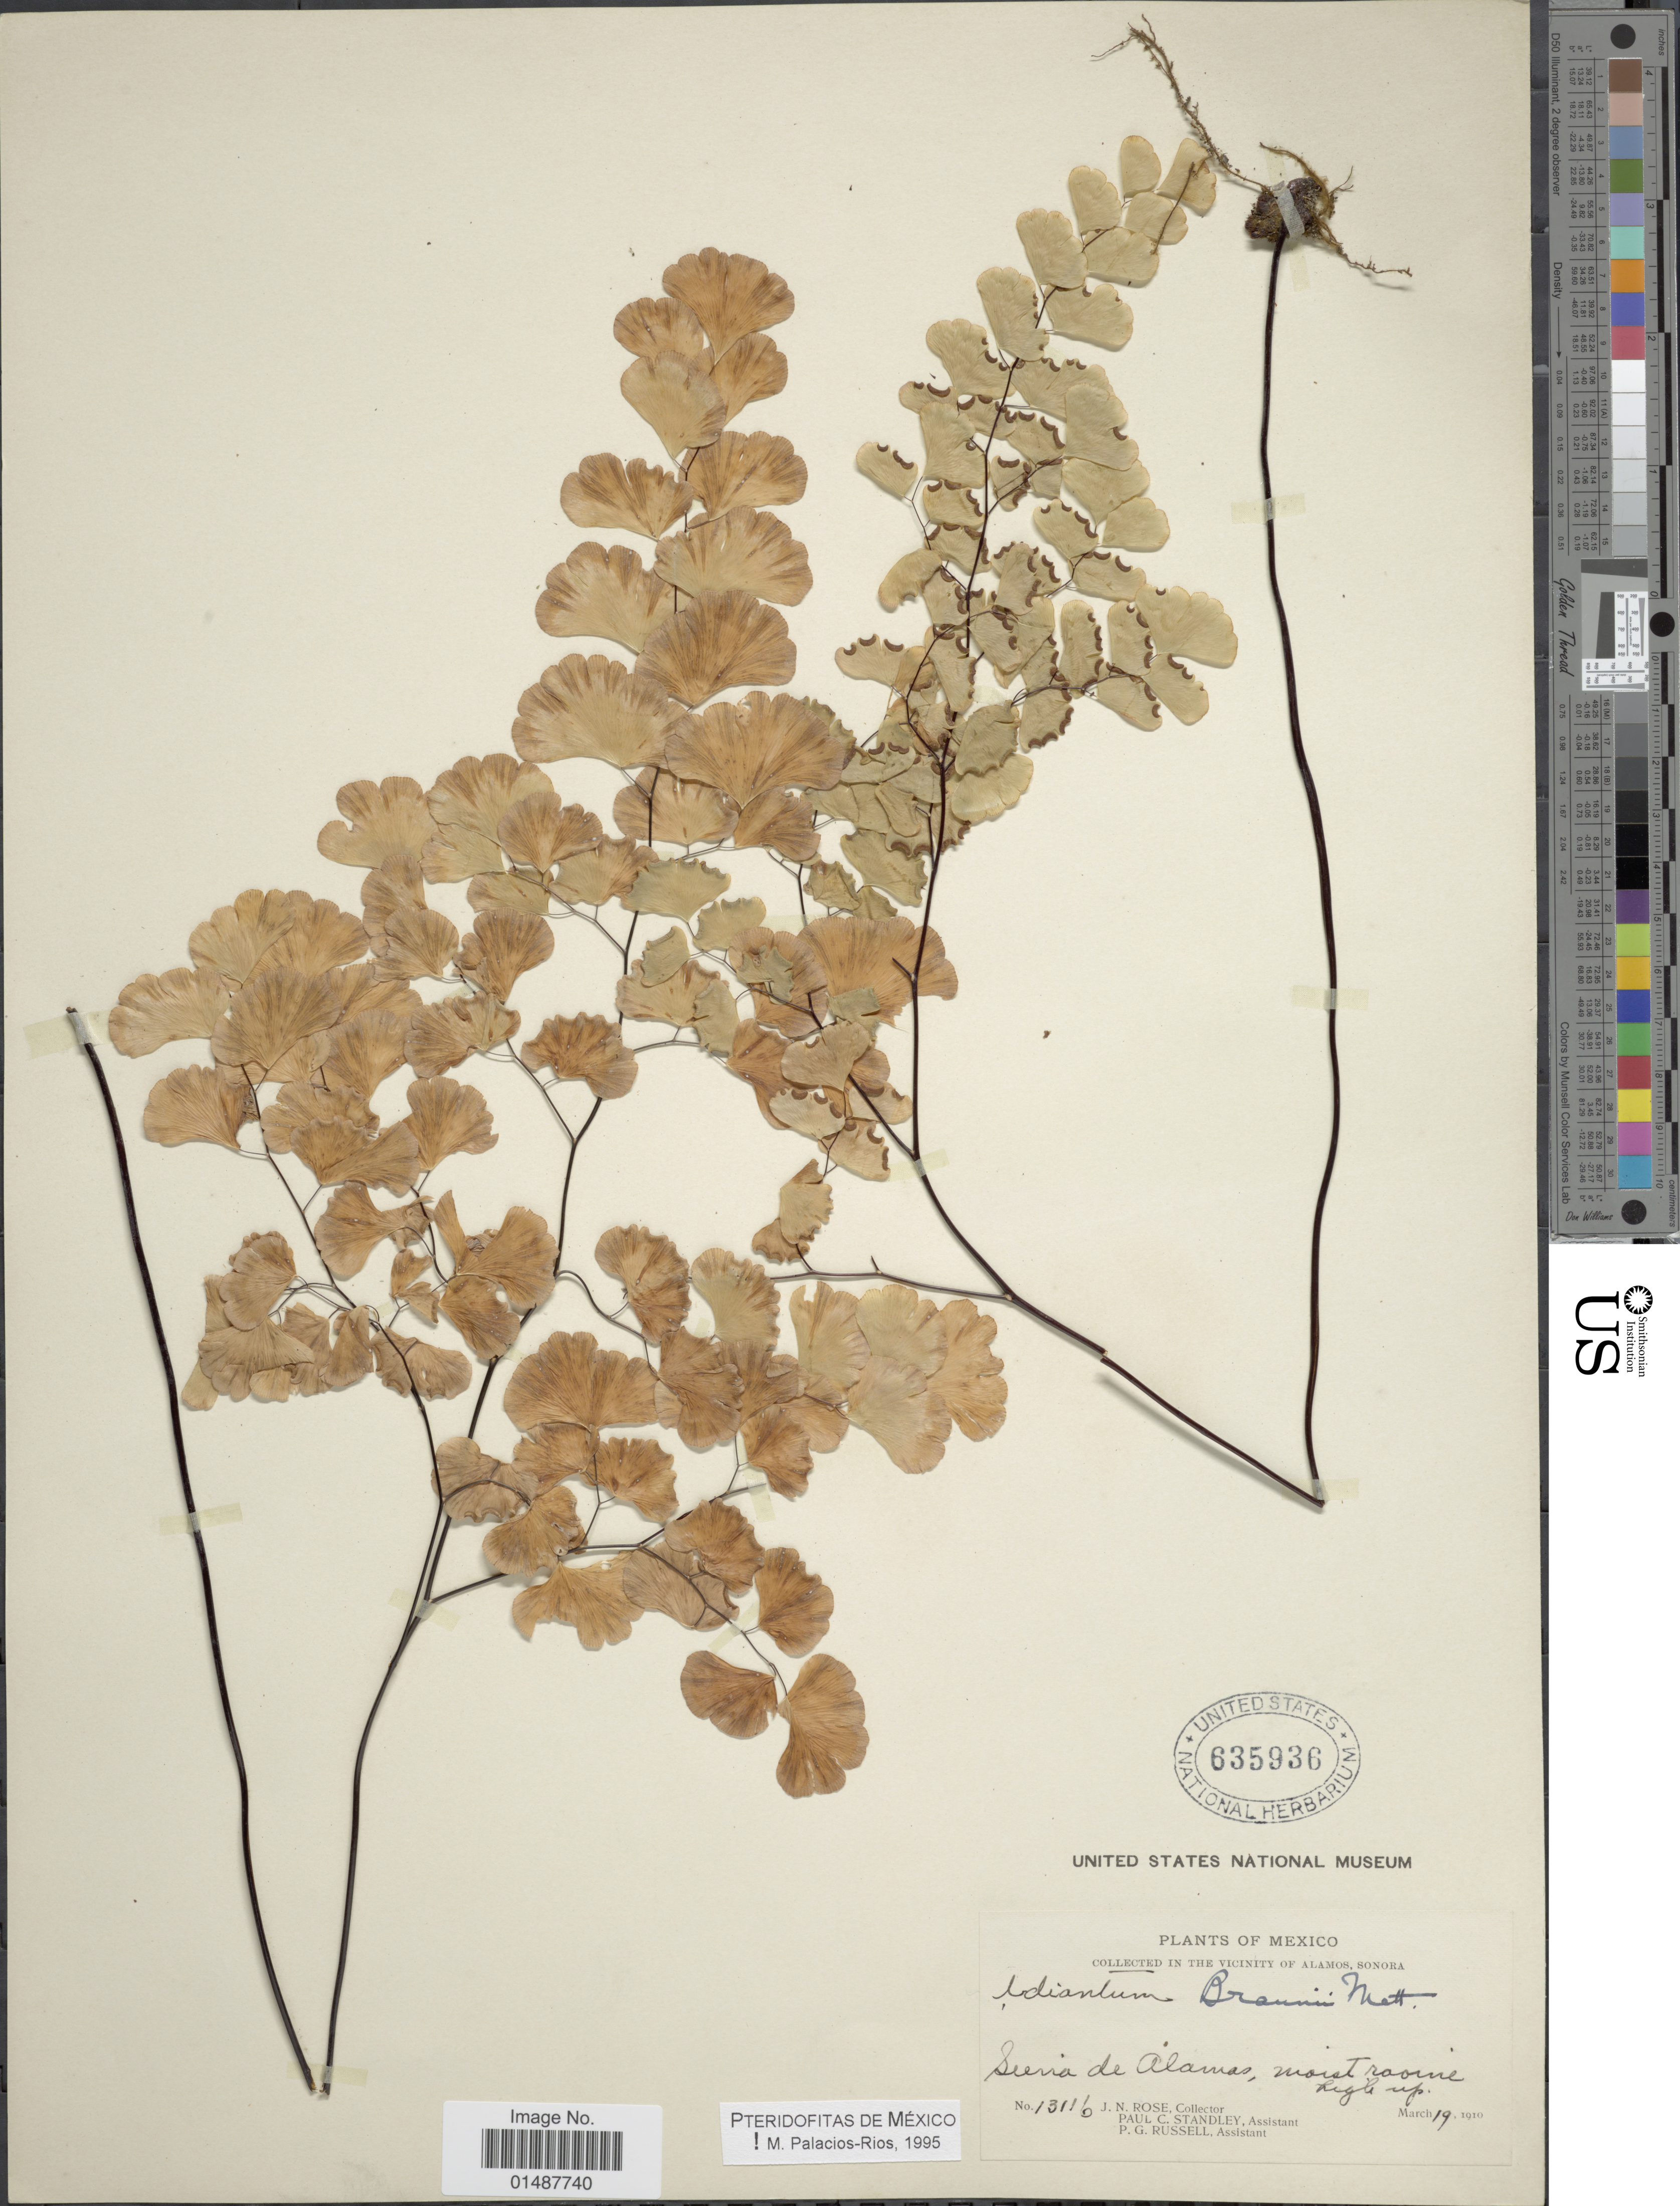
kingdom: Plantae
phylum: Tracheophyta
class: Polypodiopsida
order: Polypodiales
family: Pteridaceae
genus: Adiantum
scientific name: Adiantum braunii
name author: Mett. ex Kuhn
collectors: J. N. Rose, P. C. Standley & P. G. Russell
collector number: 13116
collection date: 1910-03-19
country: Mexico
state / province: Sonora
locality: In the vicinity of Alamos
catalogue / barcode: US 635936